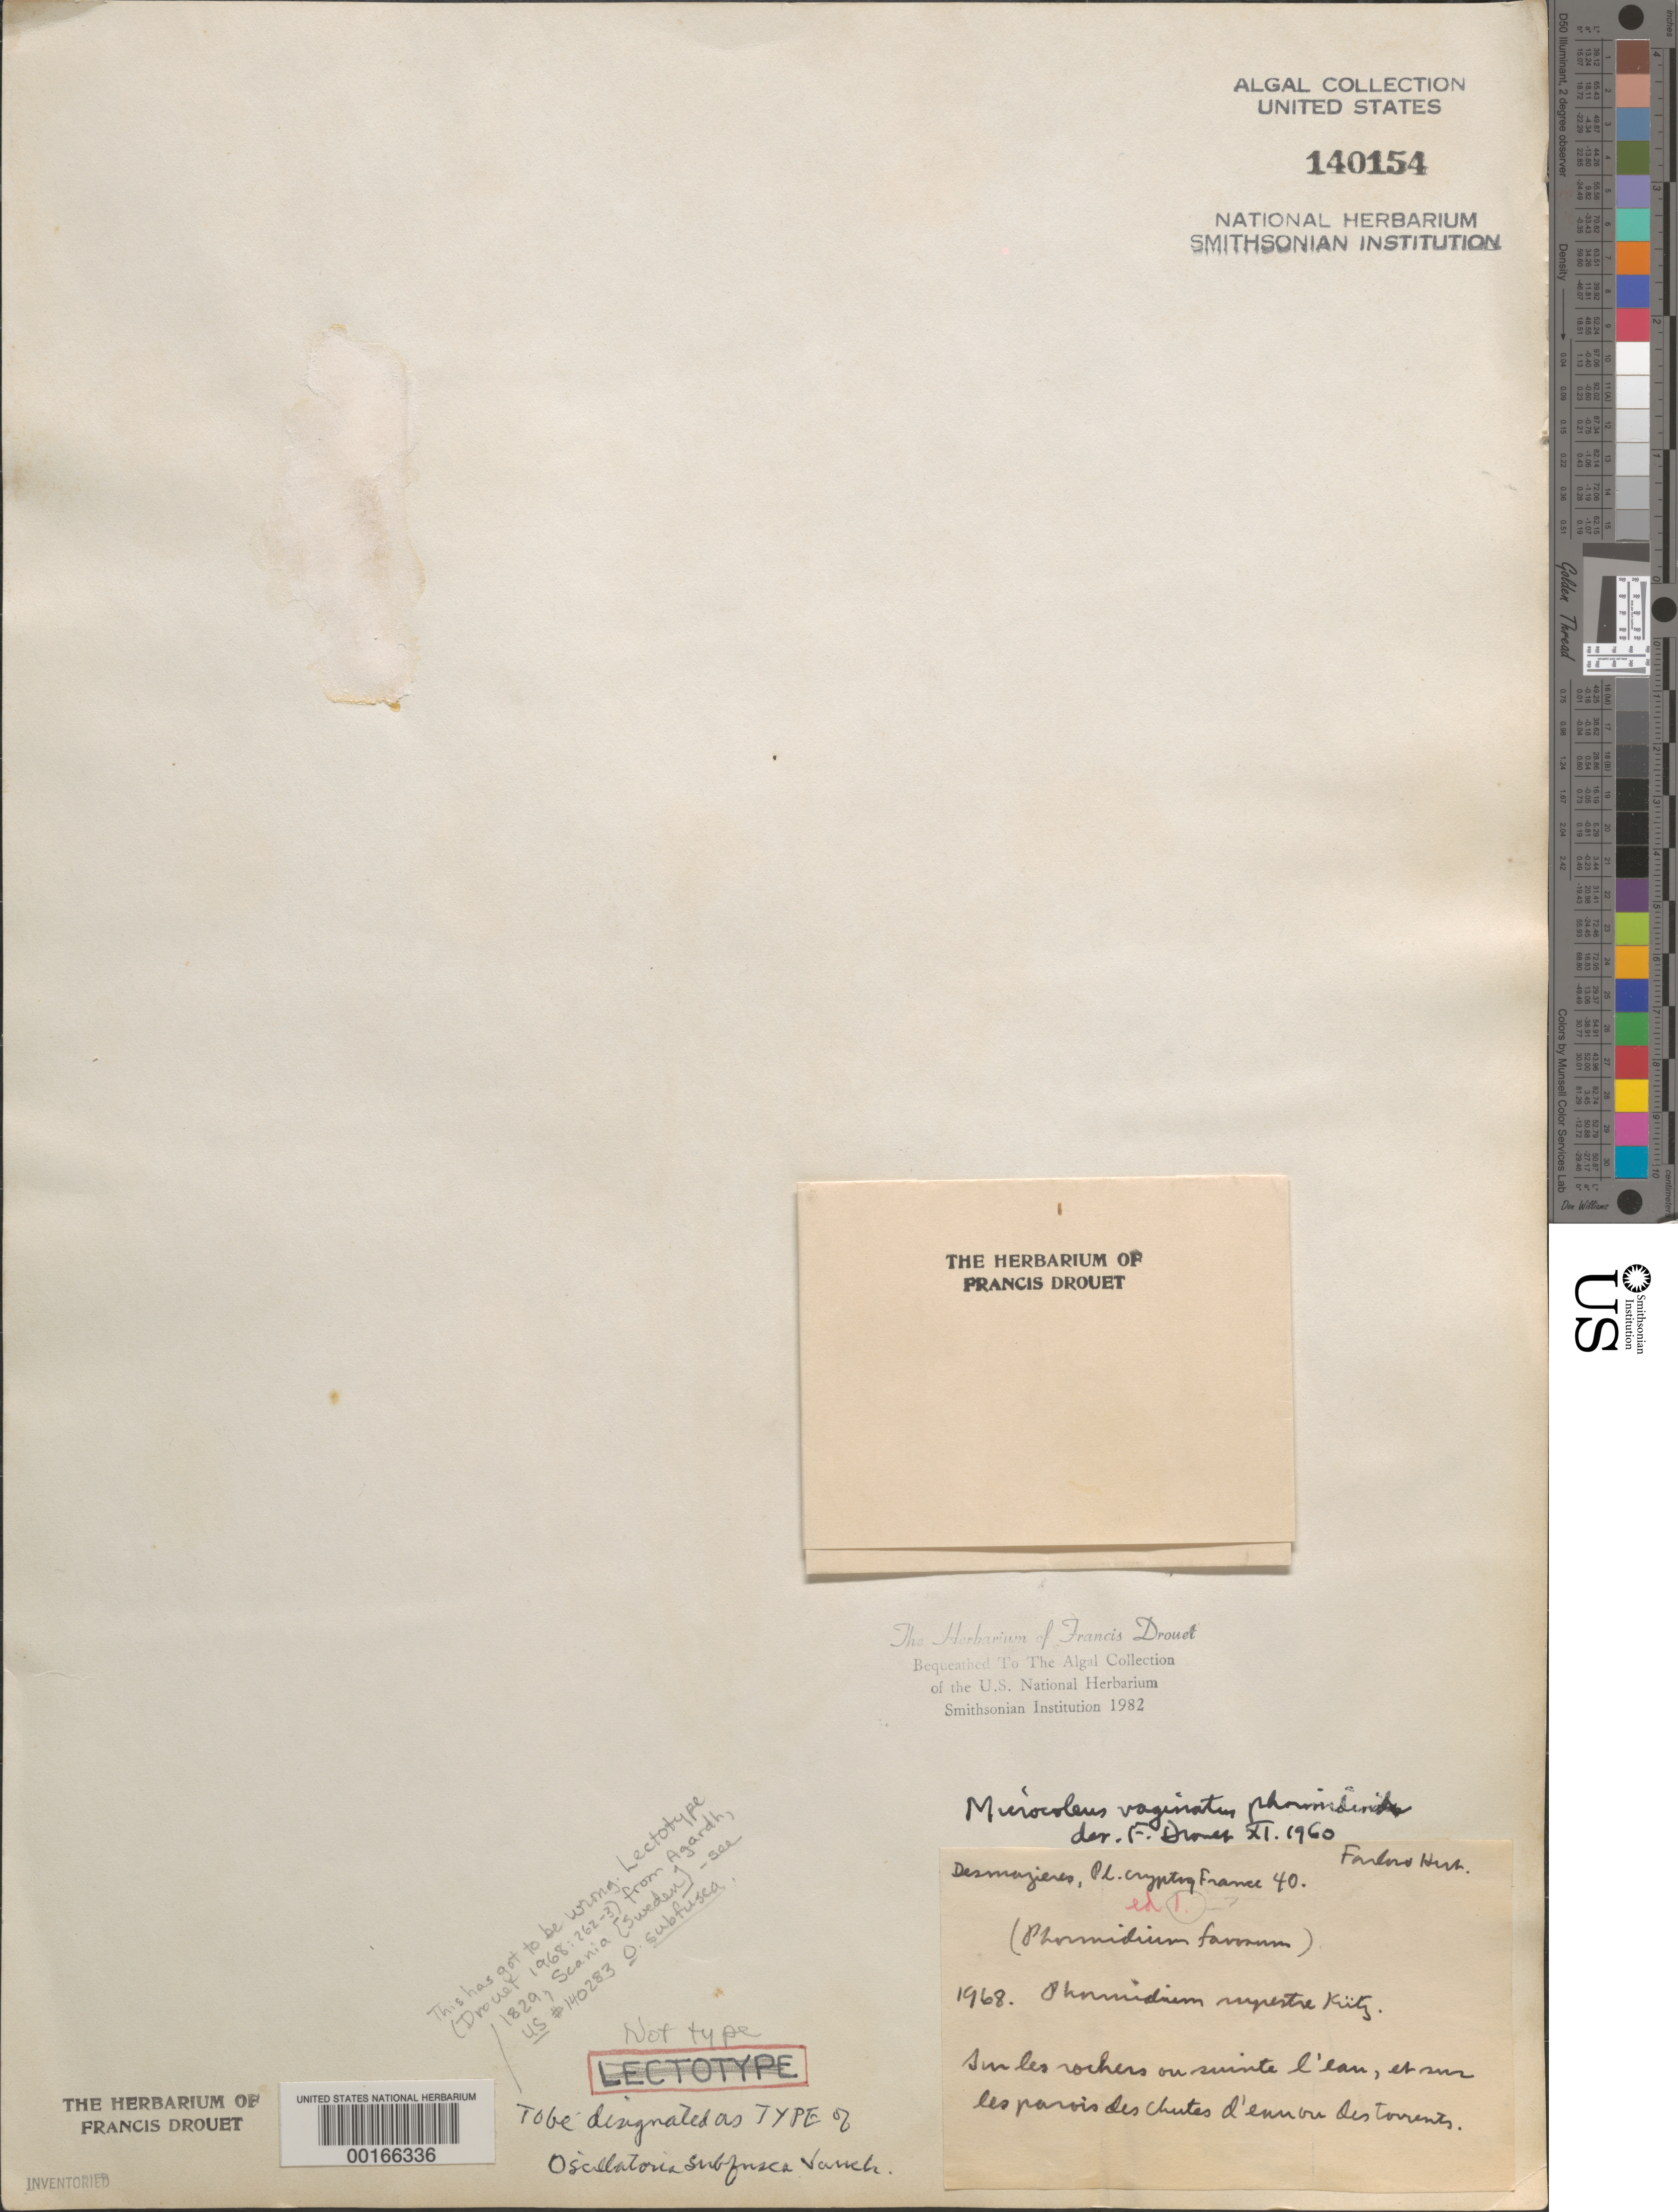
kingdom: Bacteria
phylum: Cyanobacteria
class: Cyanobacteriia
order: Cyanobacteriales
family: Microcoleaceae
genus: Microcoleus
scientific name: Microcoleus vaginatus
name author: (Vaucher) Gomont ex Gomont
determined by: Drouet, F. E.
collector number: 1968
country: France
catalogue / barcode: US 140154